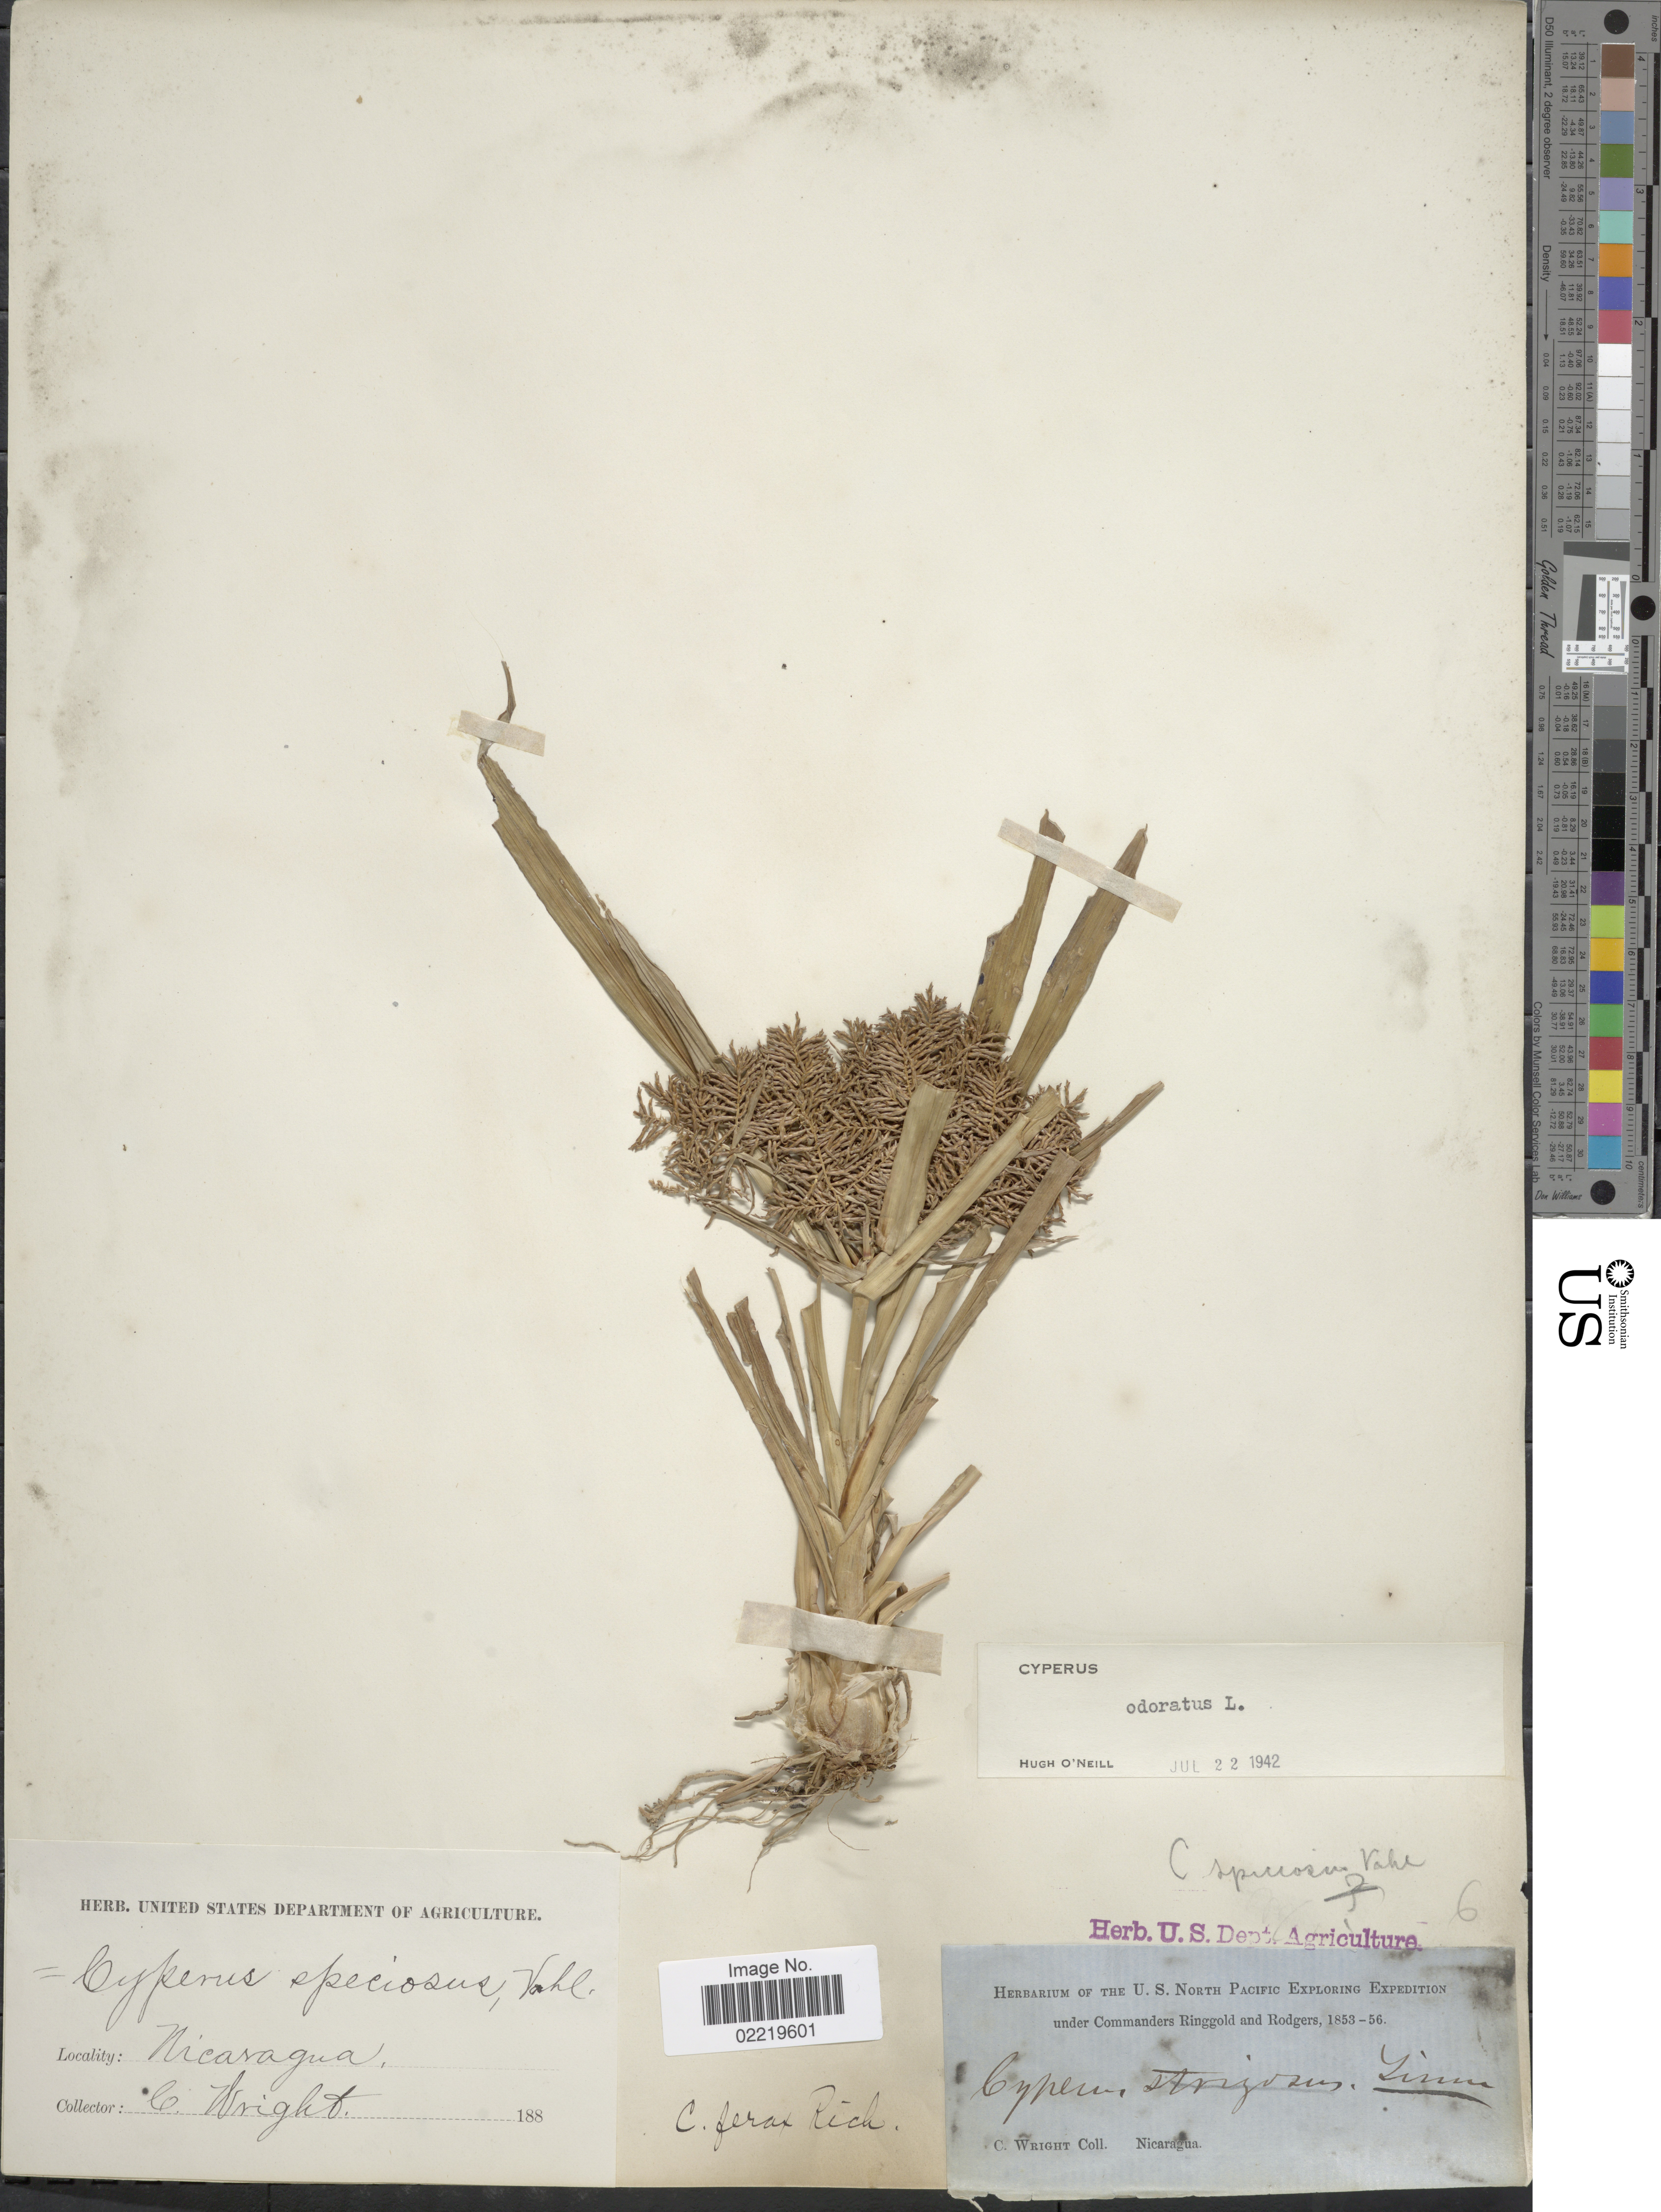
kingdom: Plantae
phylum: Tracheophyta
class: Liliopsida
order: Poales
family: Cyperaceae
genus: Cyperus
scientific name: Cyperus odoratus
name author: L.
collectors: C. Wright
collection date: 1853/1856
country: Nicaragua